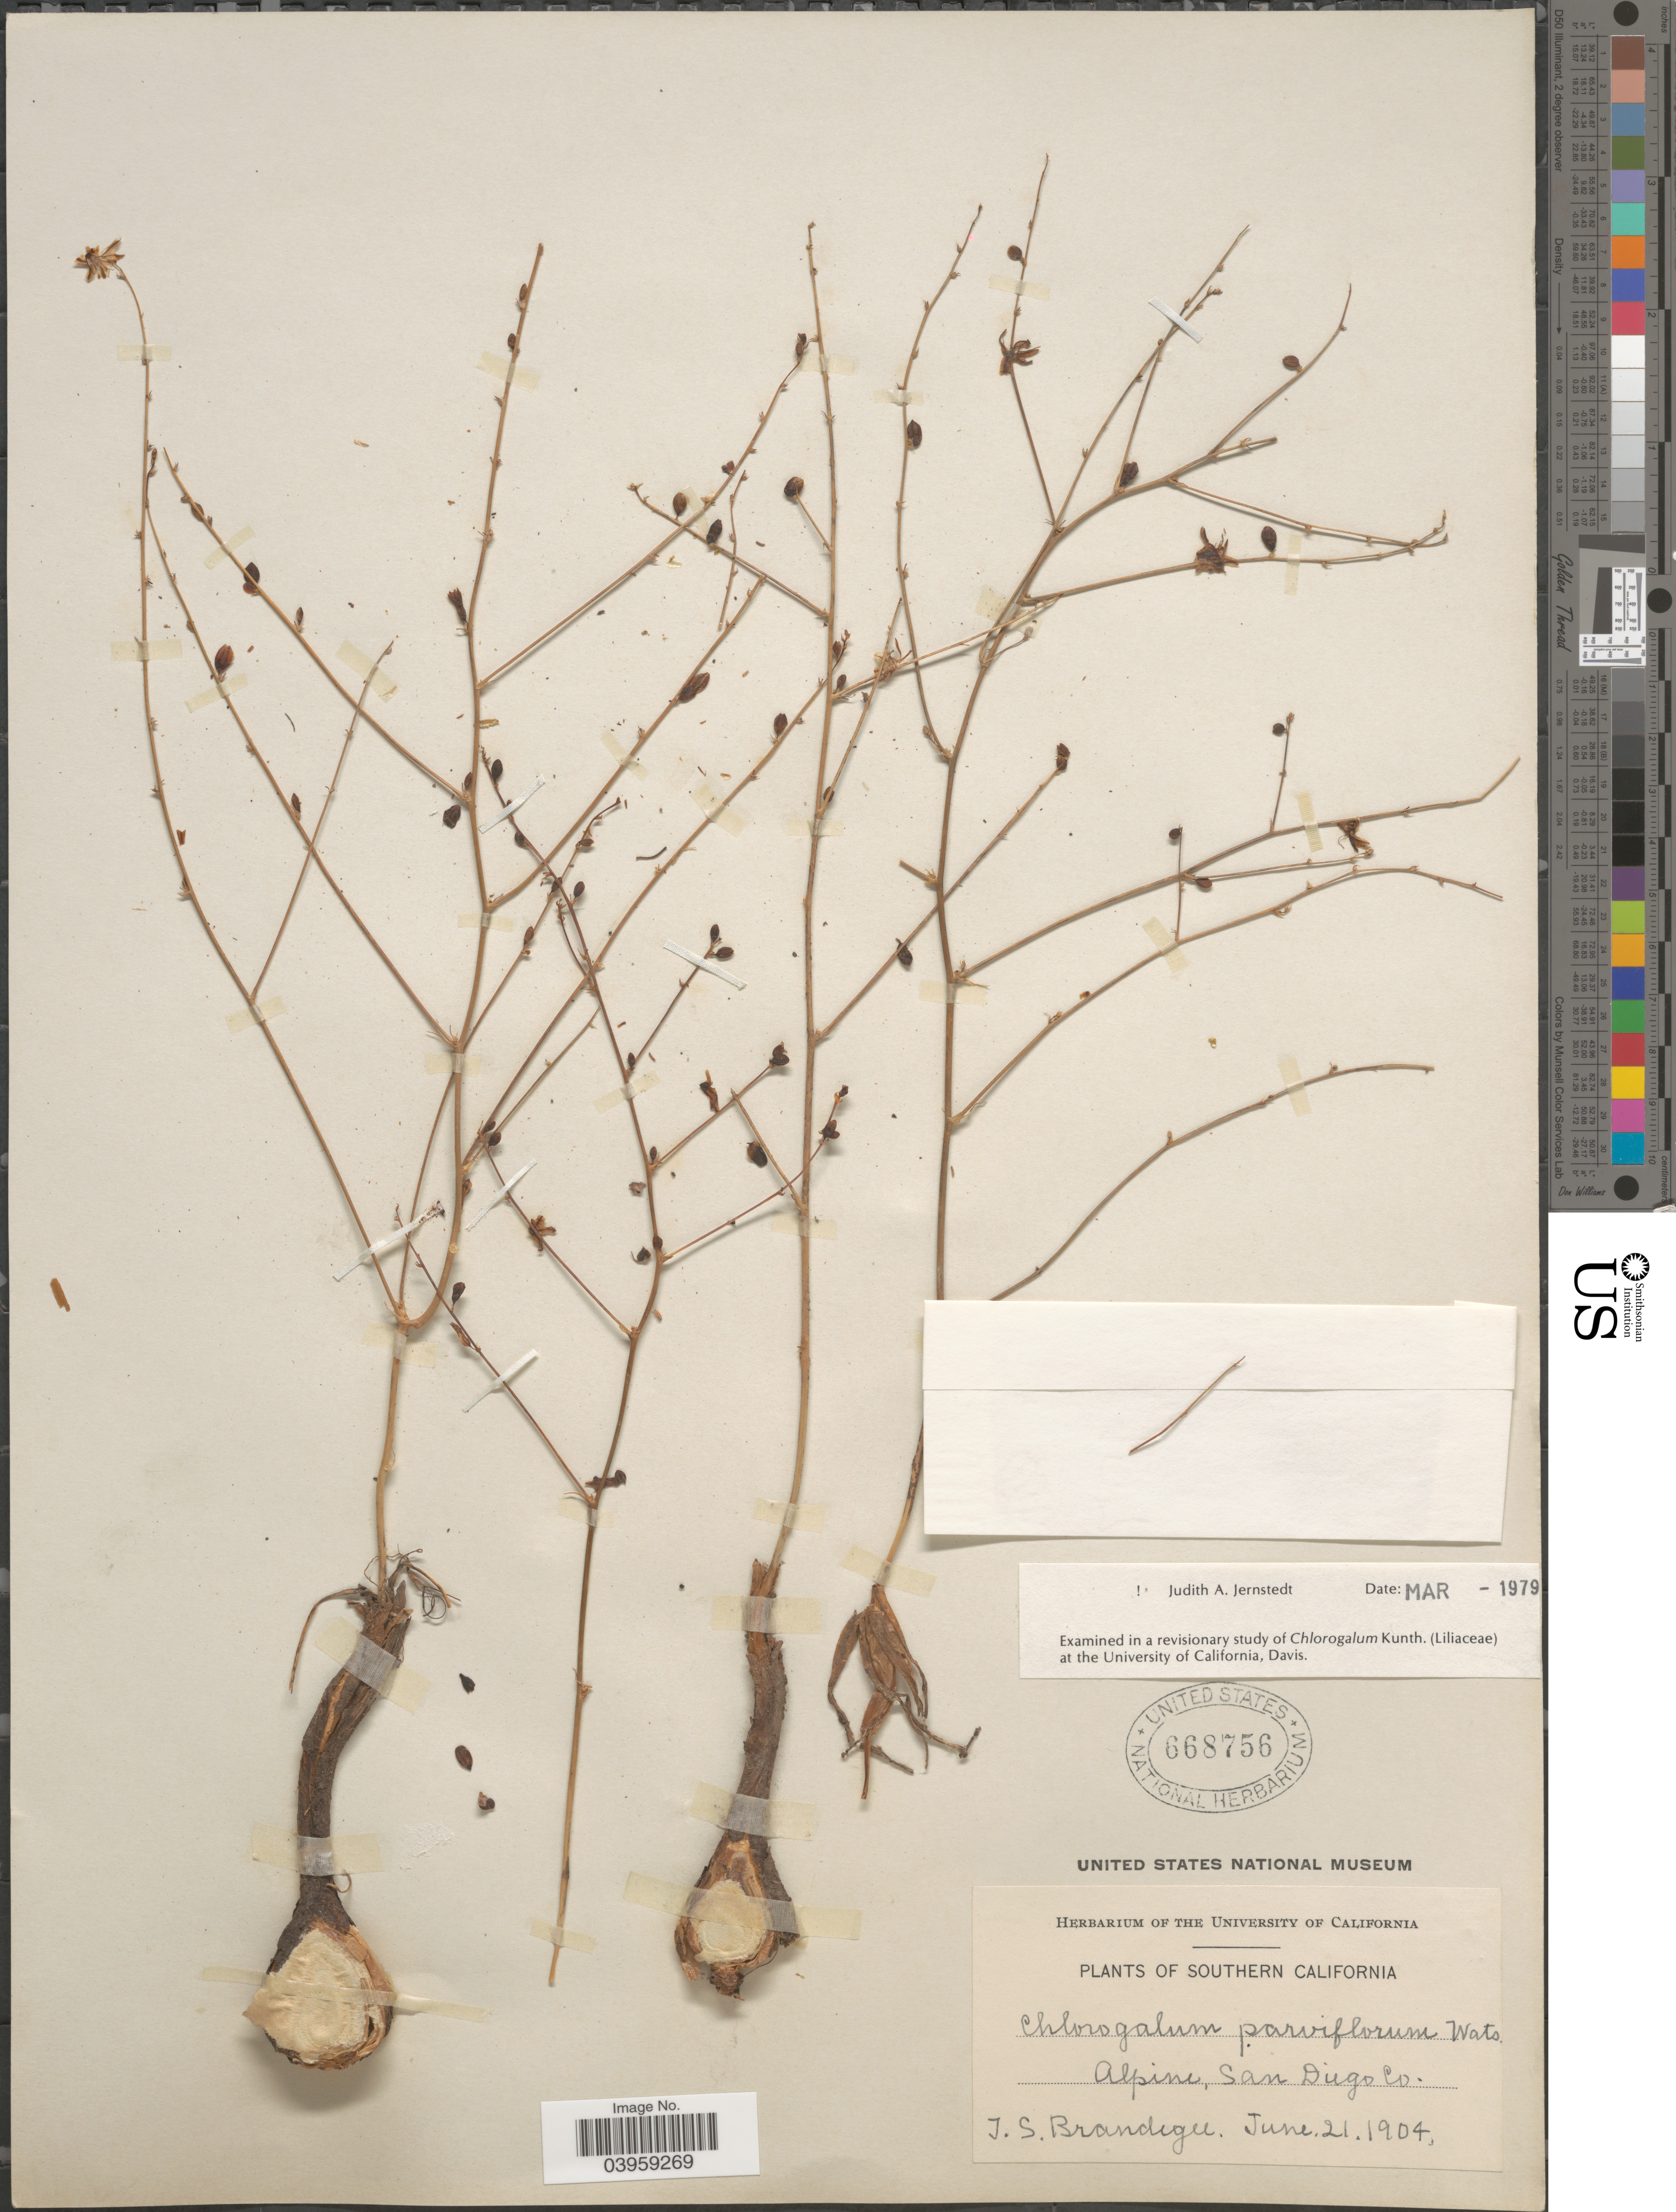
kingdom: Plantae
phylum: Tracheophyta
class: Liliopsida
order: Asparagales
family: Asparagaceae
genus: Chlorogalum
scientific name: Chlorogalum parviflorum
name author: S. Watson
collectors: J. S. Brandegee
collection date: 1904-06-21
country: United States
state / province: California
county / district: San Diego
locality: Southern California. Alpine, San Diego Co.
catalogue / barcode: US 668756